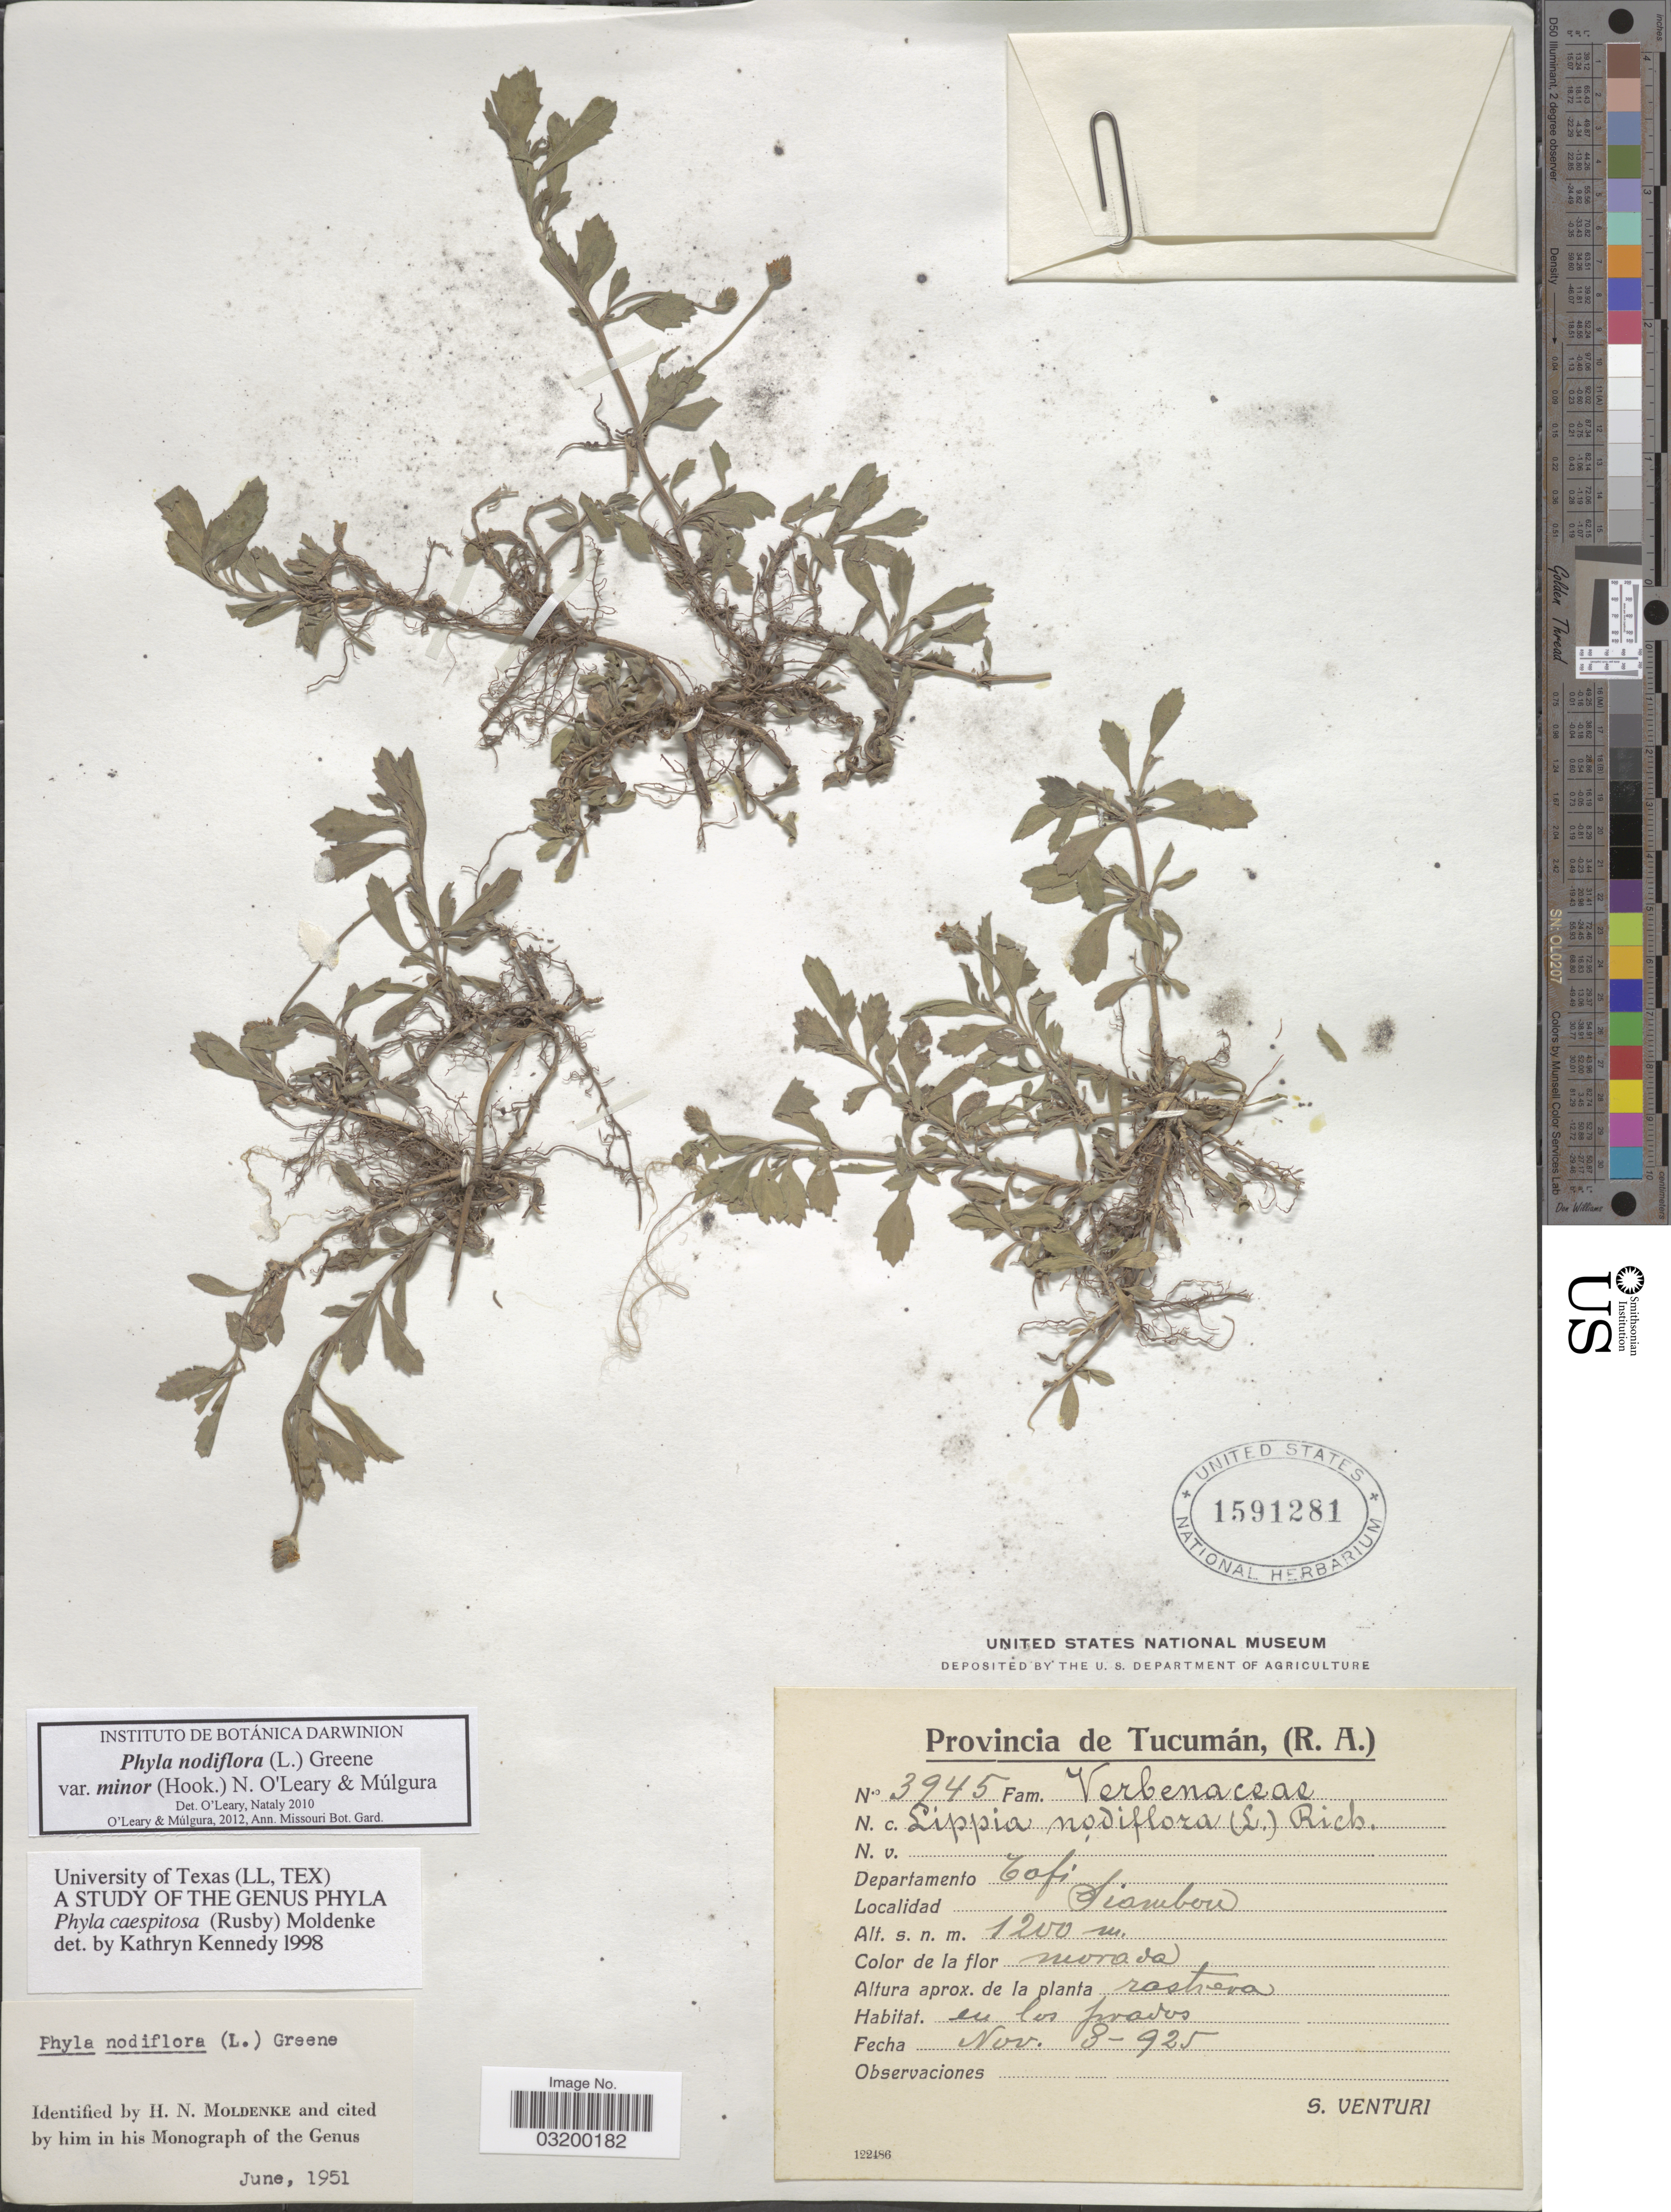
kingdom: Plantae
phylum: Tracheophyta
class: Magnoliopsida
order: Lamiales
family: Verbenaceae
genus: Phyla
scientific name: Phyla nodiflora var. minor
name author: (Hook.) N. O'Leary & Mulgura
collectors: S. Venturi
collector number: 3945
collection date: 1925-11-08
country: Argentina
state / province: Tucuman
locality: Departamento Tafi, Siambon.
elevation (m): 1200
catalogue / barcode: US 1591281